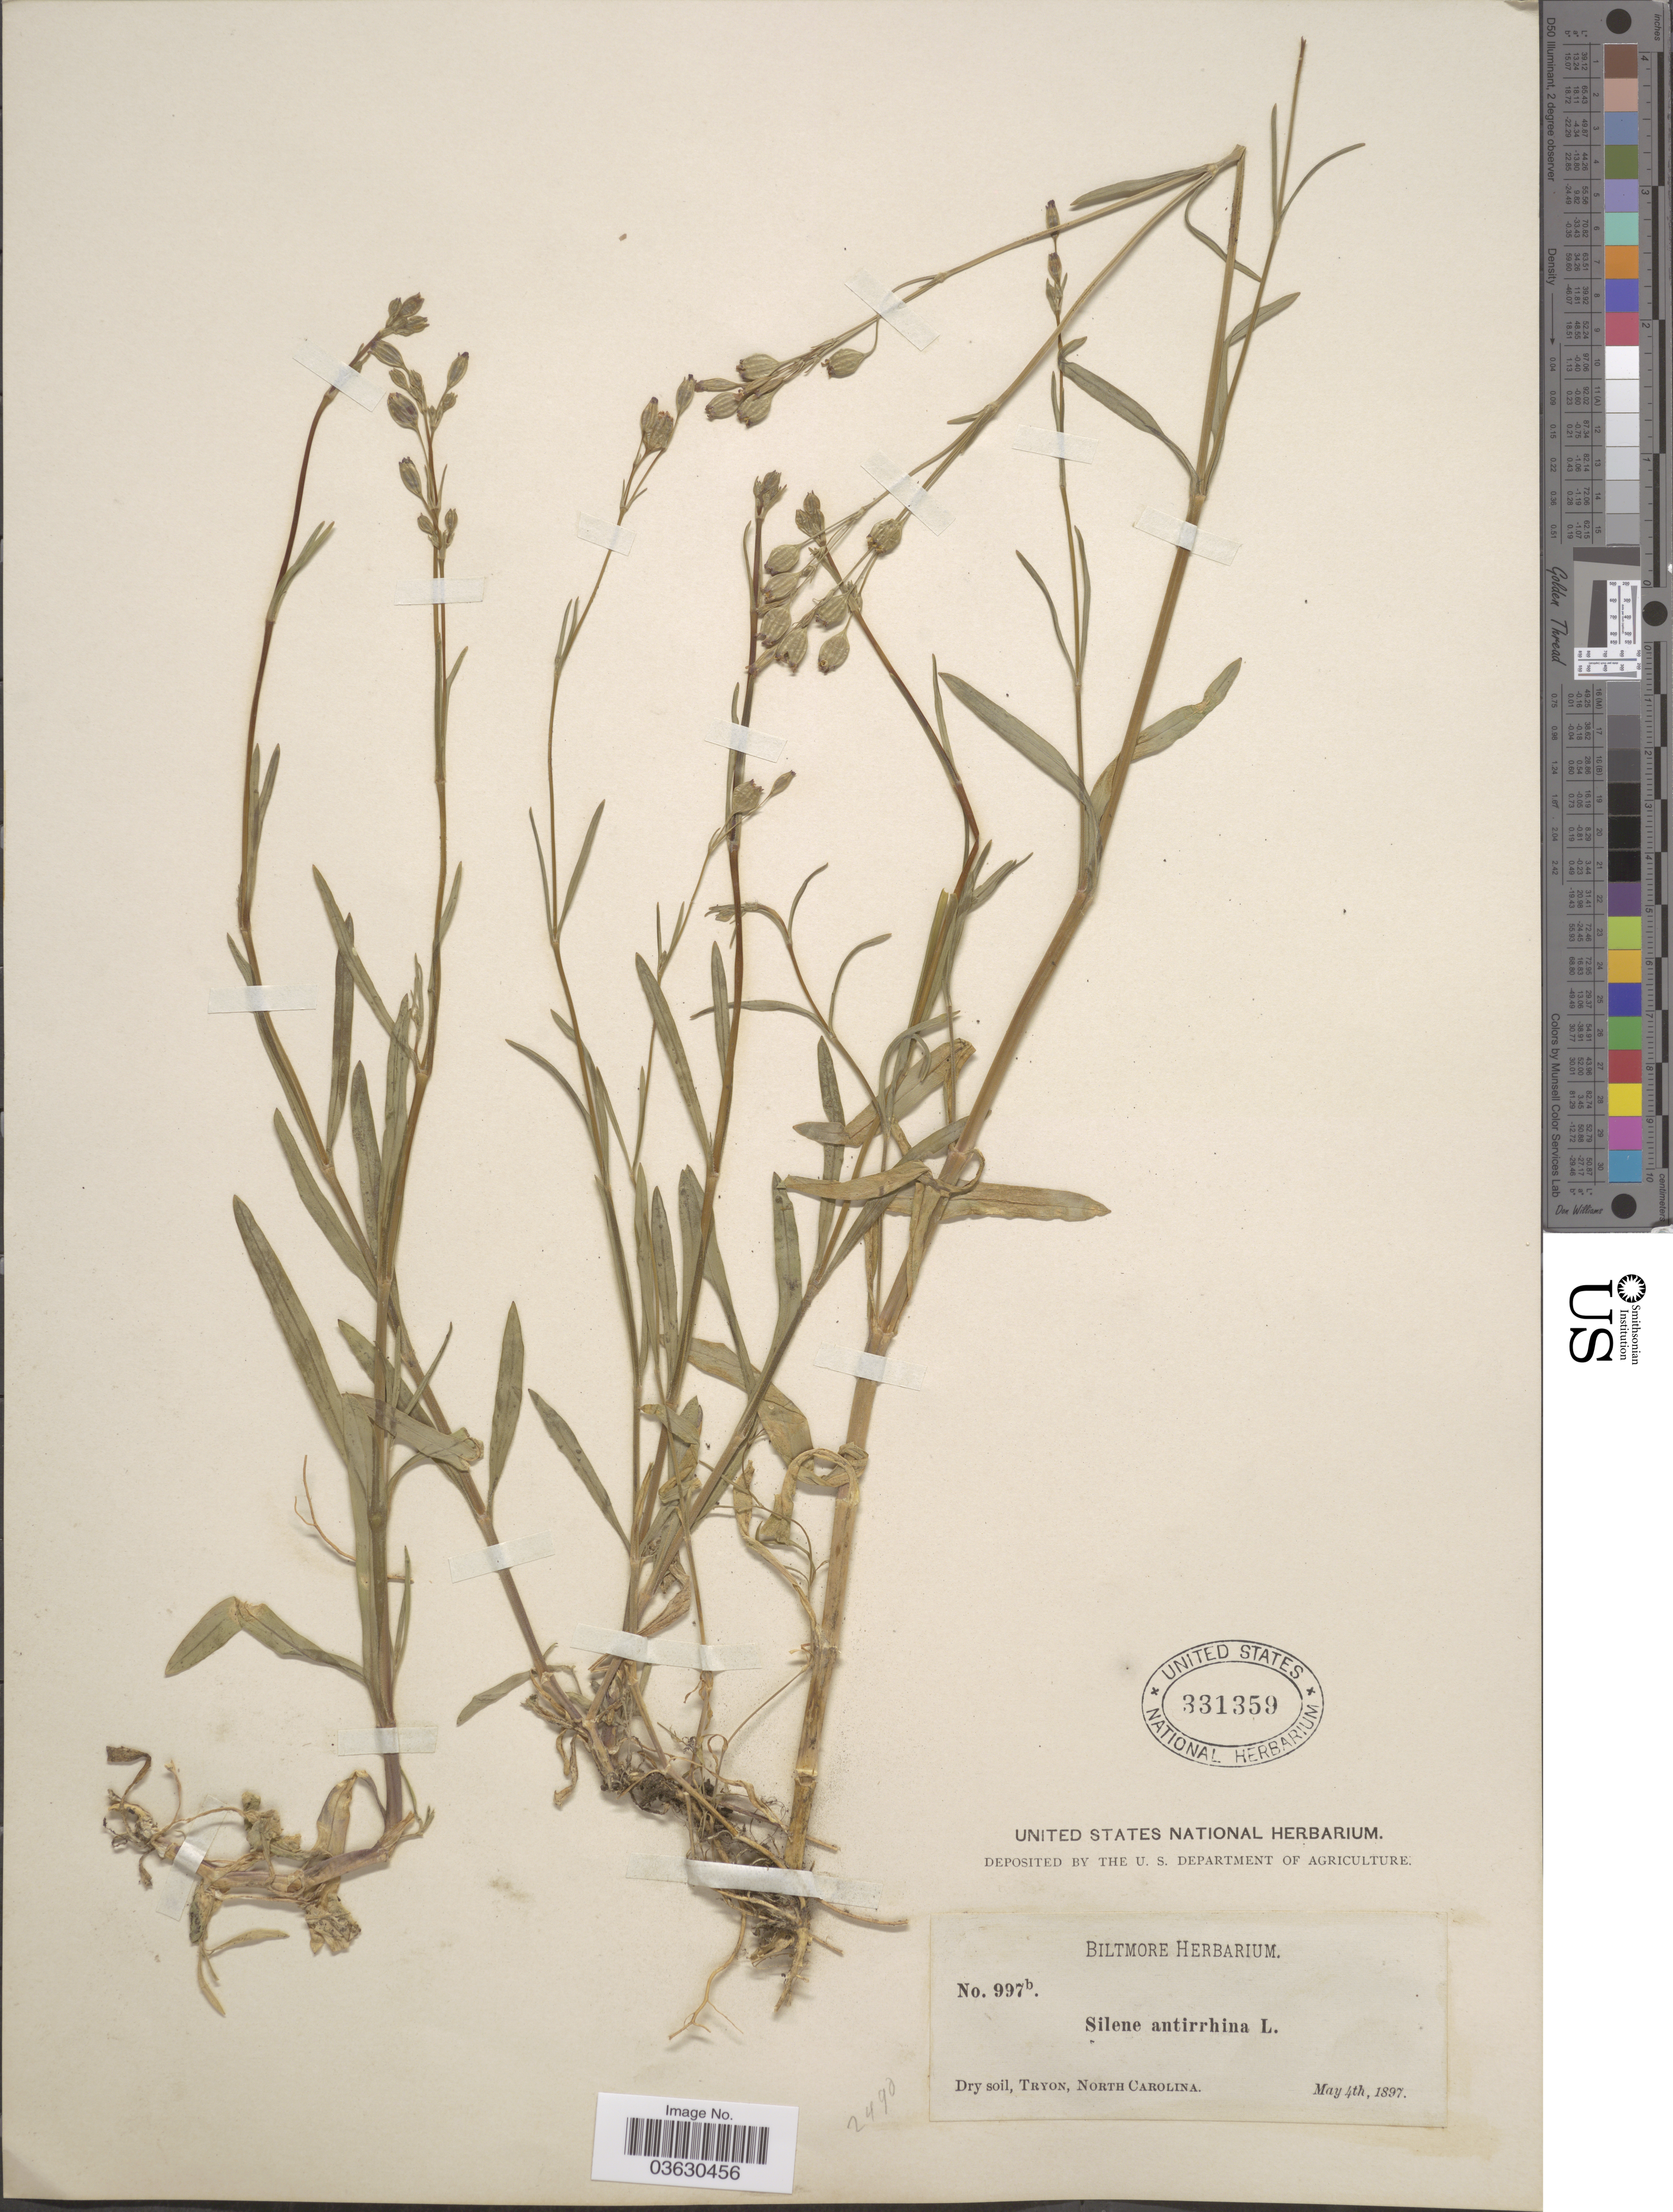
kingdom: Plantae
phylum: Tracheophyta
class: Magnoliopsida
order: Caryophyllales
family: Caryophyllaceae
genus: Silene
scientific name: Silene antirrhina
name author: L.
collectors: ex herb. Biltmore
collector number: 997b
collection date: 1897-05-04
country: United States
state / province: North Carolina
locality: Dry soil, Tryon.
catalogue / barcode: US 331359